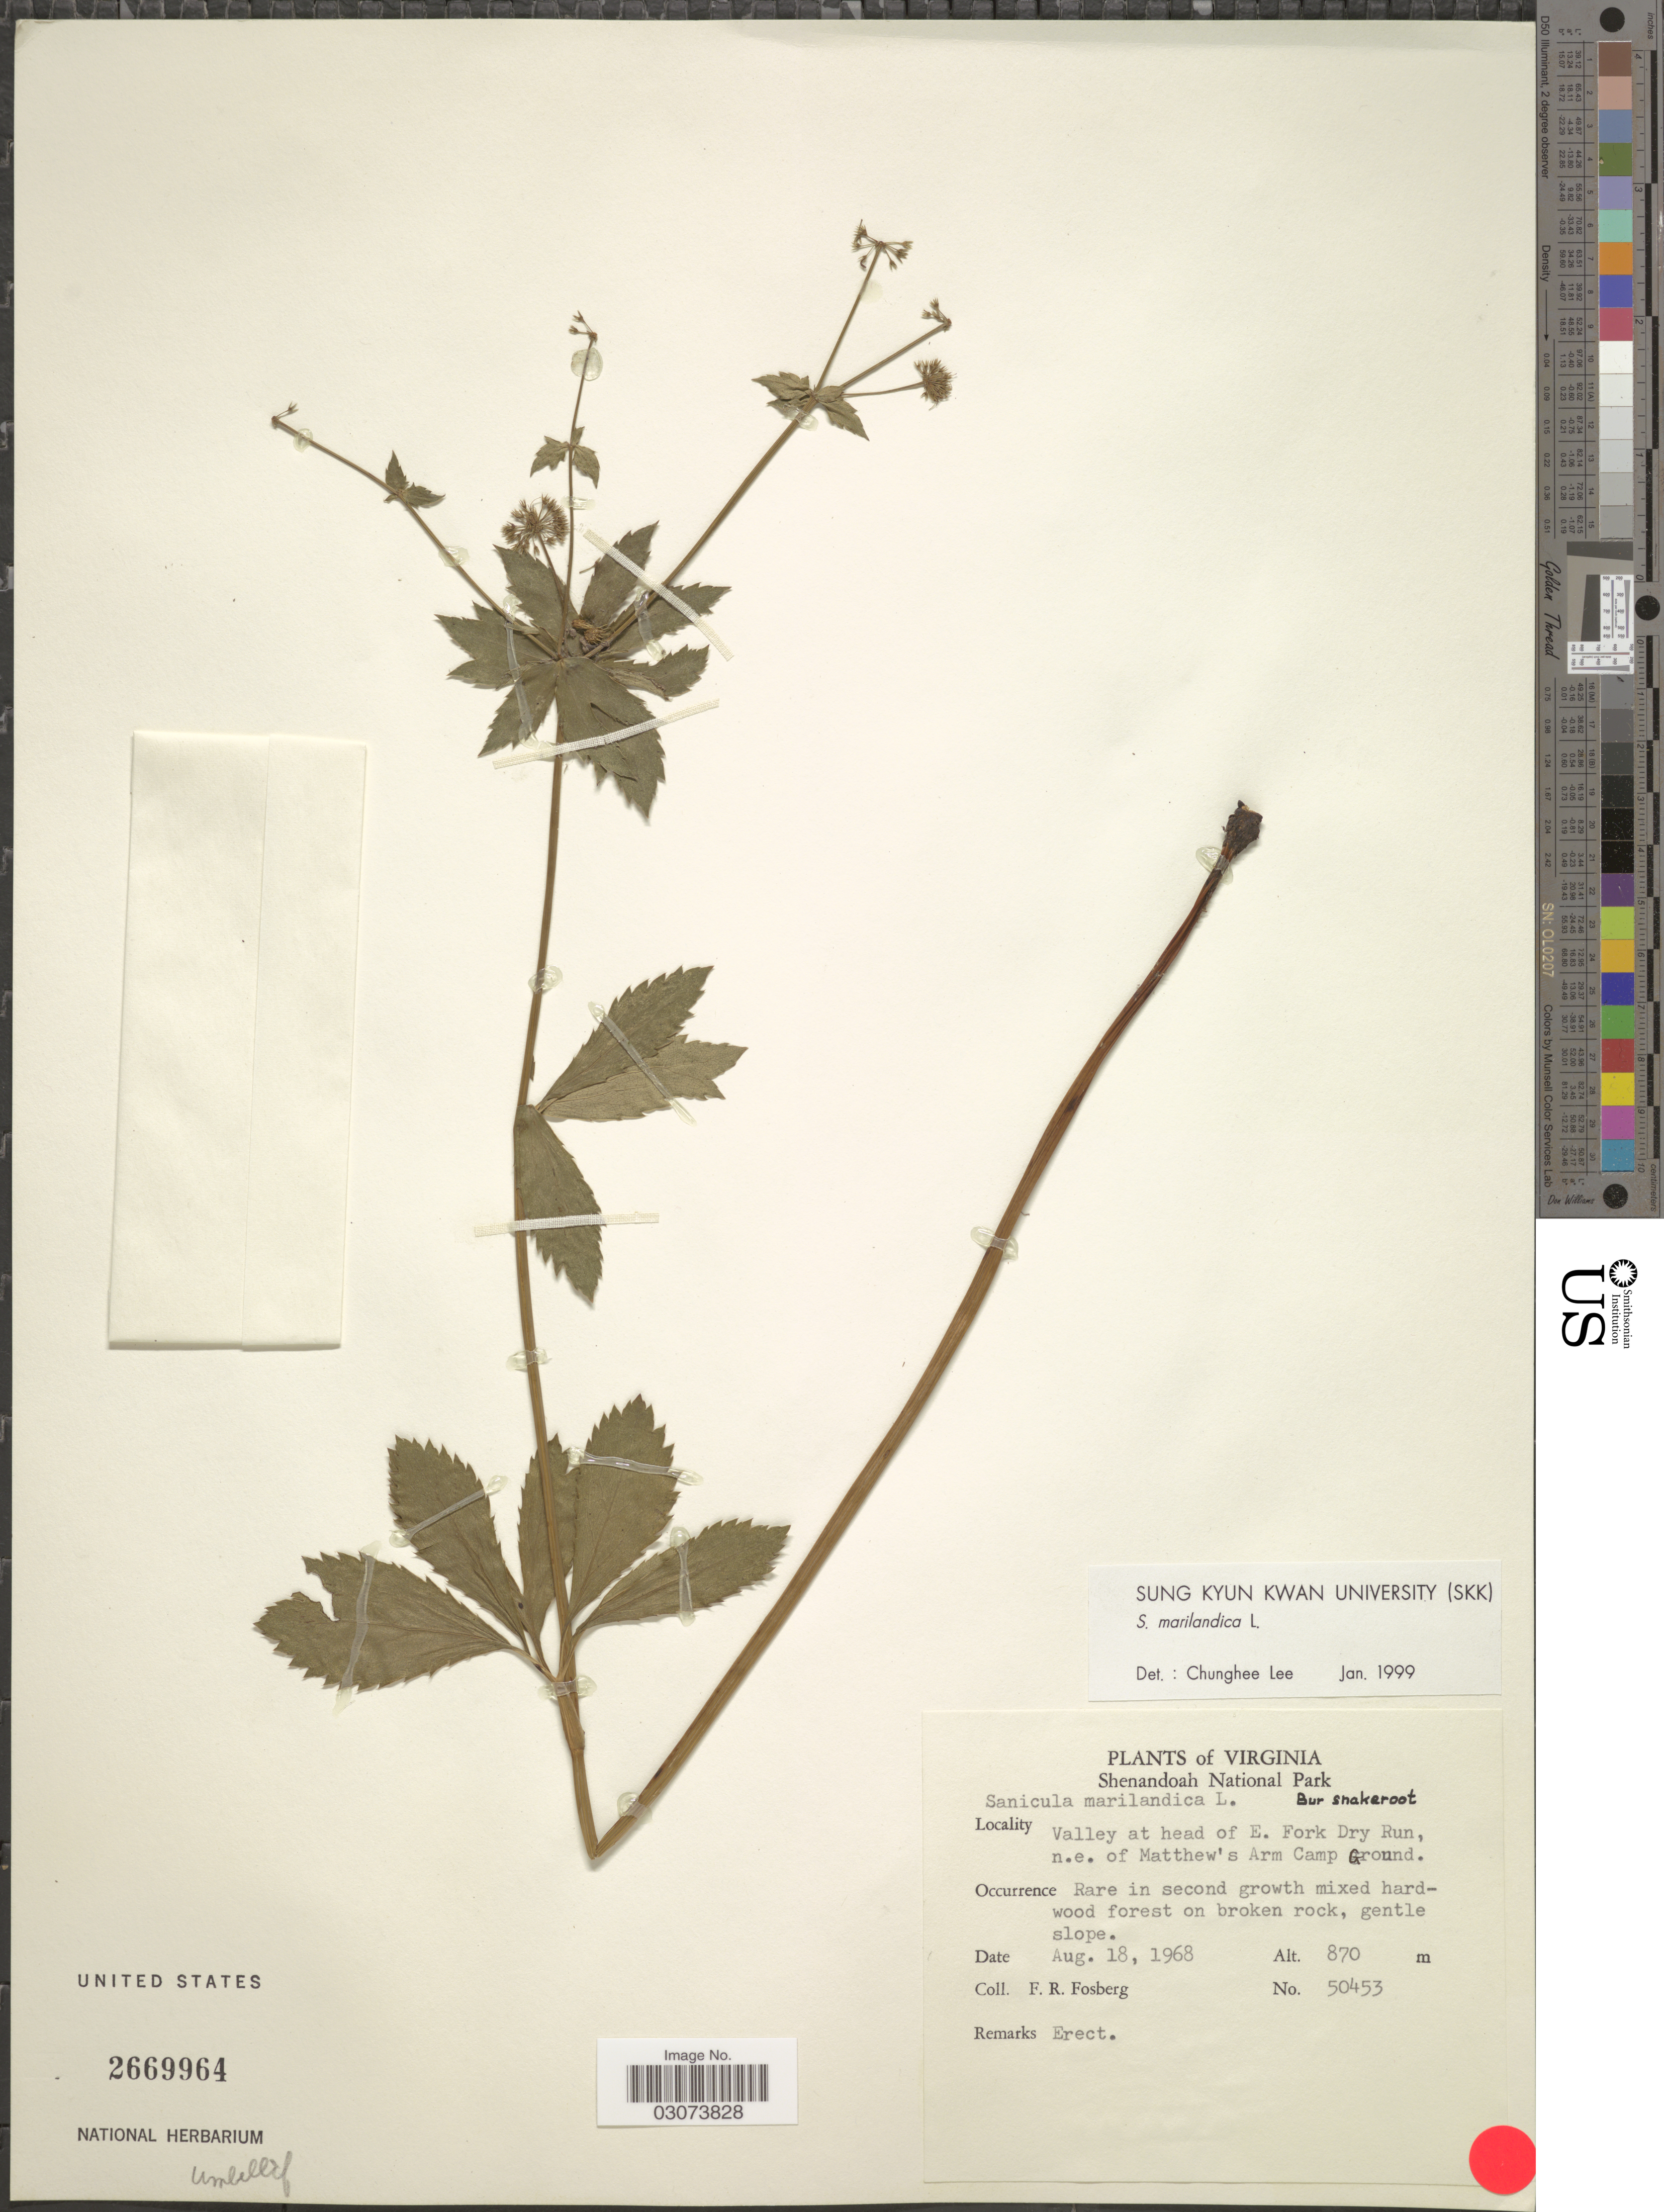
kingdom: Plantae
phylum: Tracheophyta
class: Magnoliopsida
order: Apiales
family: Apiaceae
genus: Sanicula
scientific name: Sanicula marilandica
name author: L.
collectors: F. R. Fosberg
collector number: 50453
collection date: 1968-08-18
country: United States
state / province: Virginia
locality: Shenandoah National Park. Valley at head of E. Fork Dry Run, n.e. of Matthew's Arm Camp Ground.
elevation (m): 870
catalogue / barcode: US 2669964